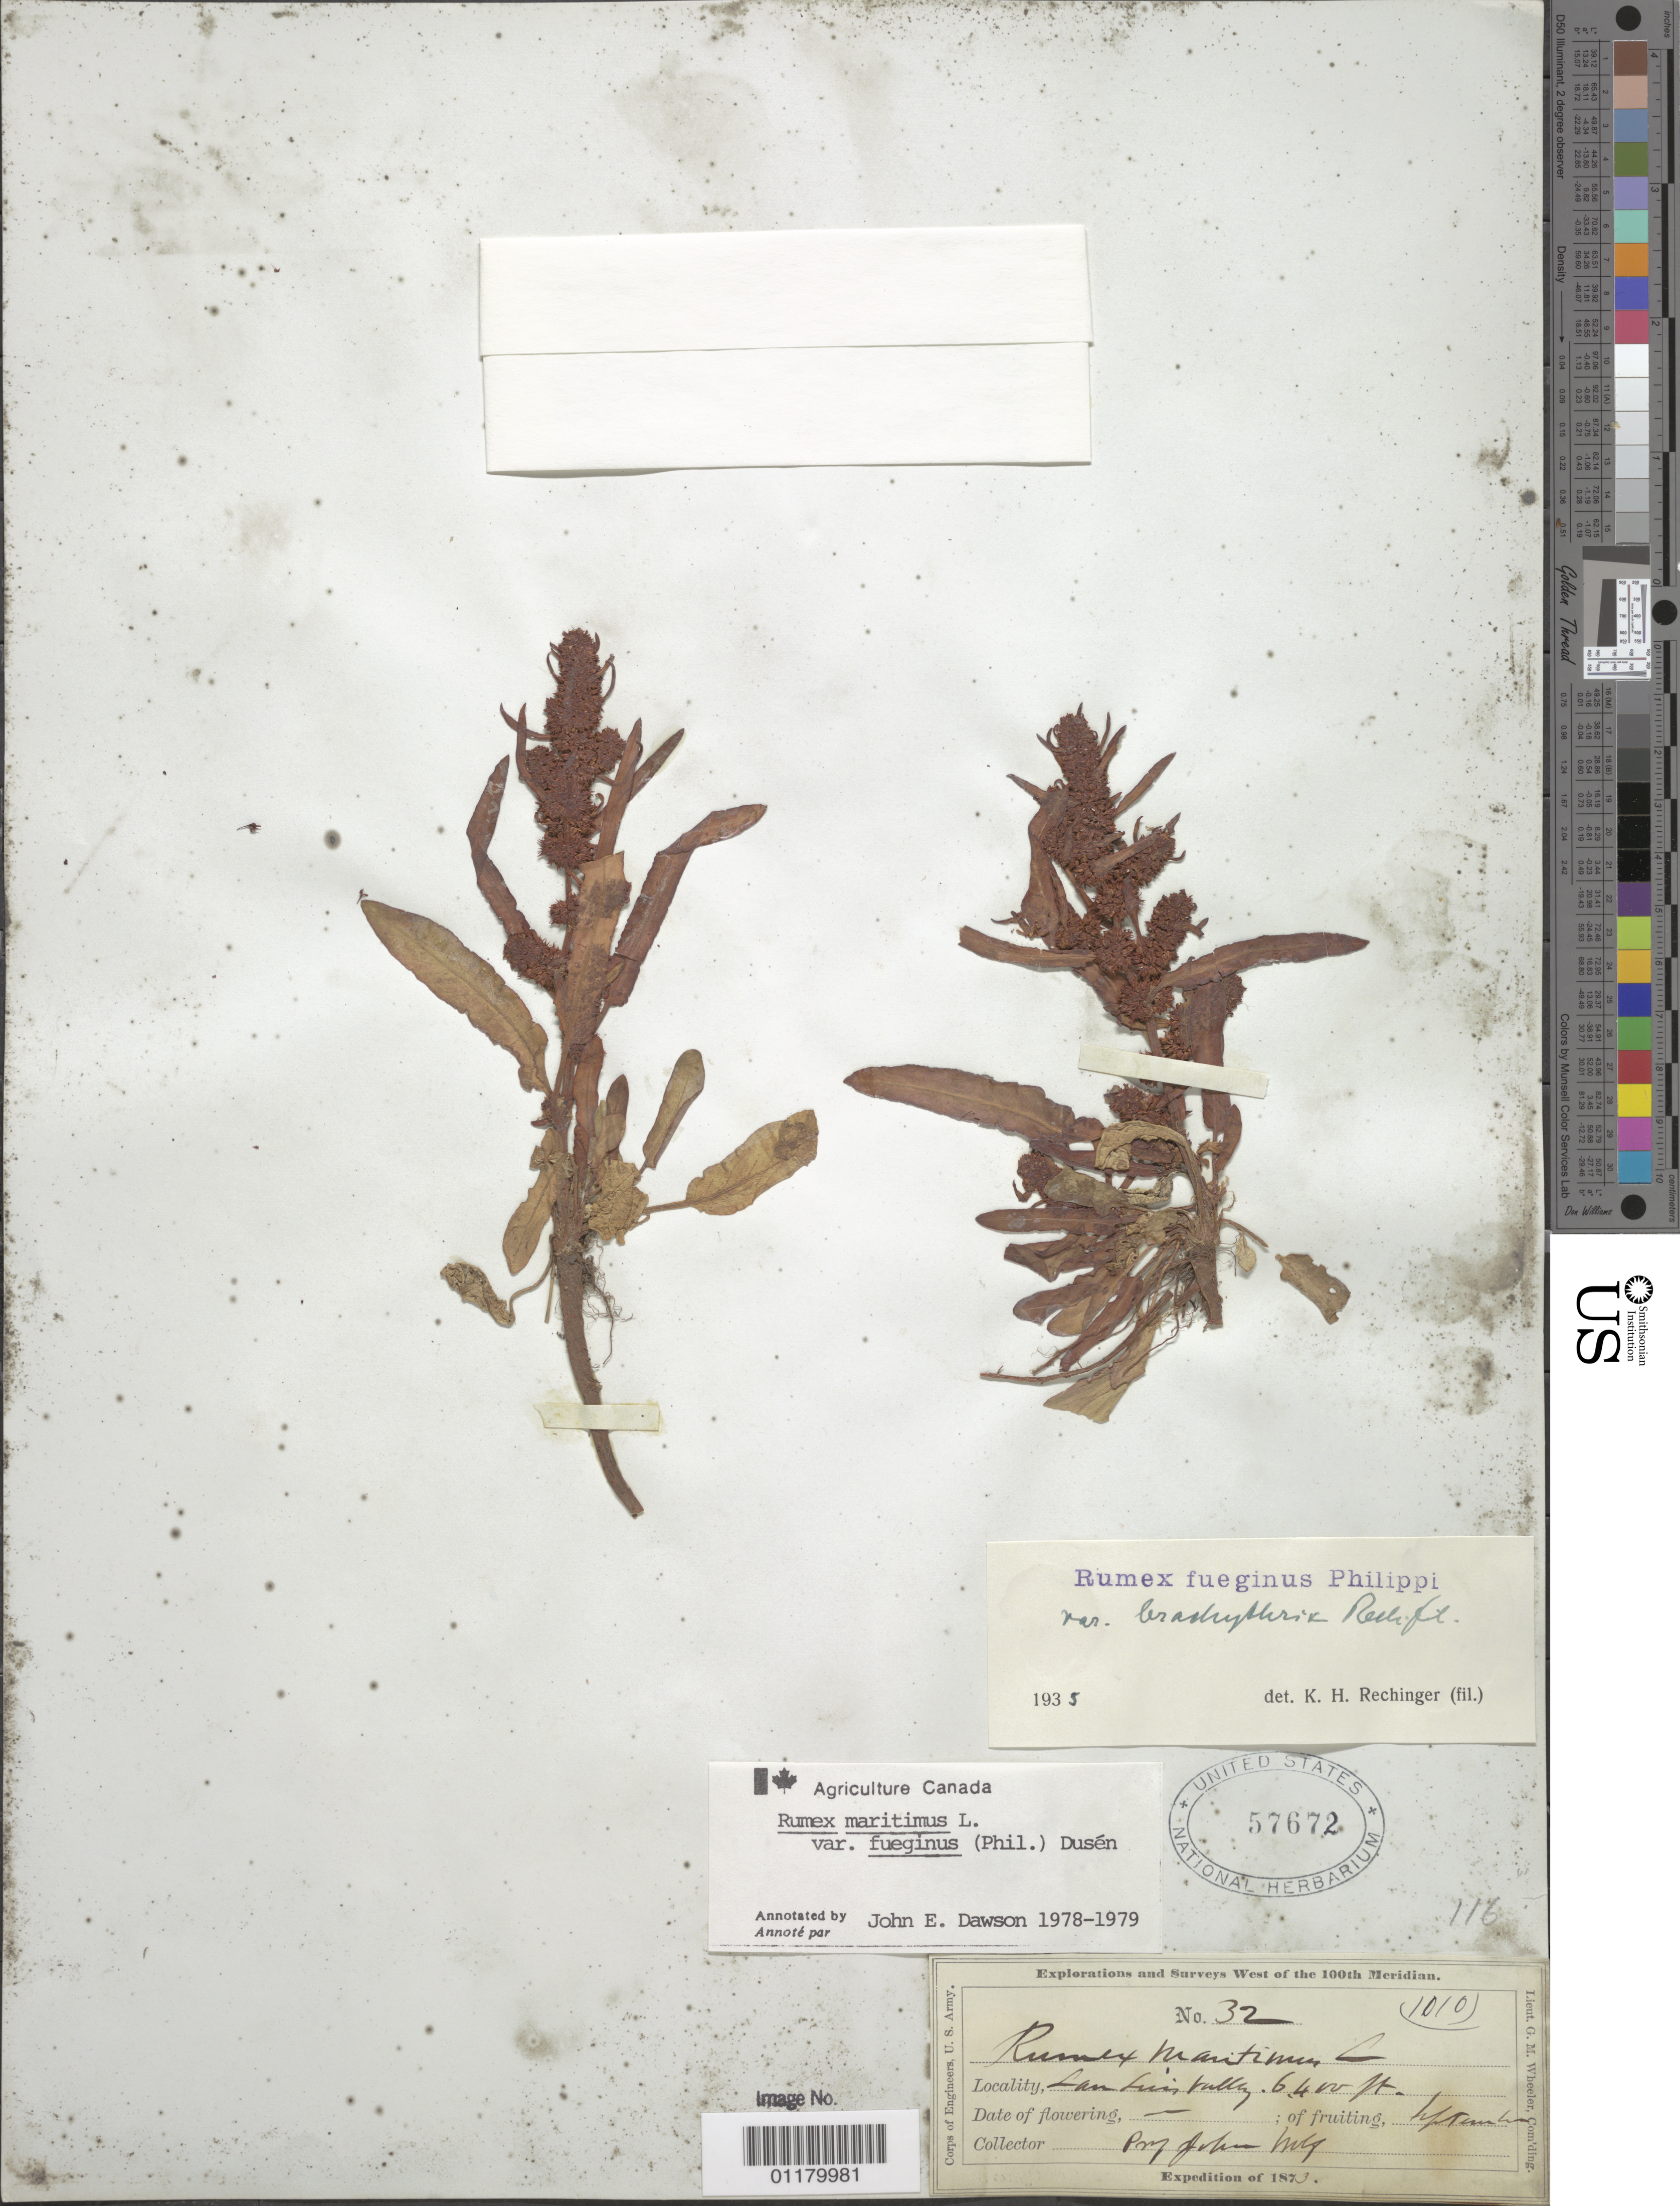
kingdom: Plantae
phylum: Tracheophyta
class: Magnoliopsida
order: Caryophyllales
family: Polygonaceae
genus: Rumex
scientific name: Rumex maritimus var. fueginus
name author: (Phil.) Dusén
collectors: J. Wolf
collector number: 32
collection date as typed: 1873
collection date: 1873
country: United States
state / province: Colorado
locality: Saguache,San Luis Valley.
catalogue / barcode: US 57672